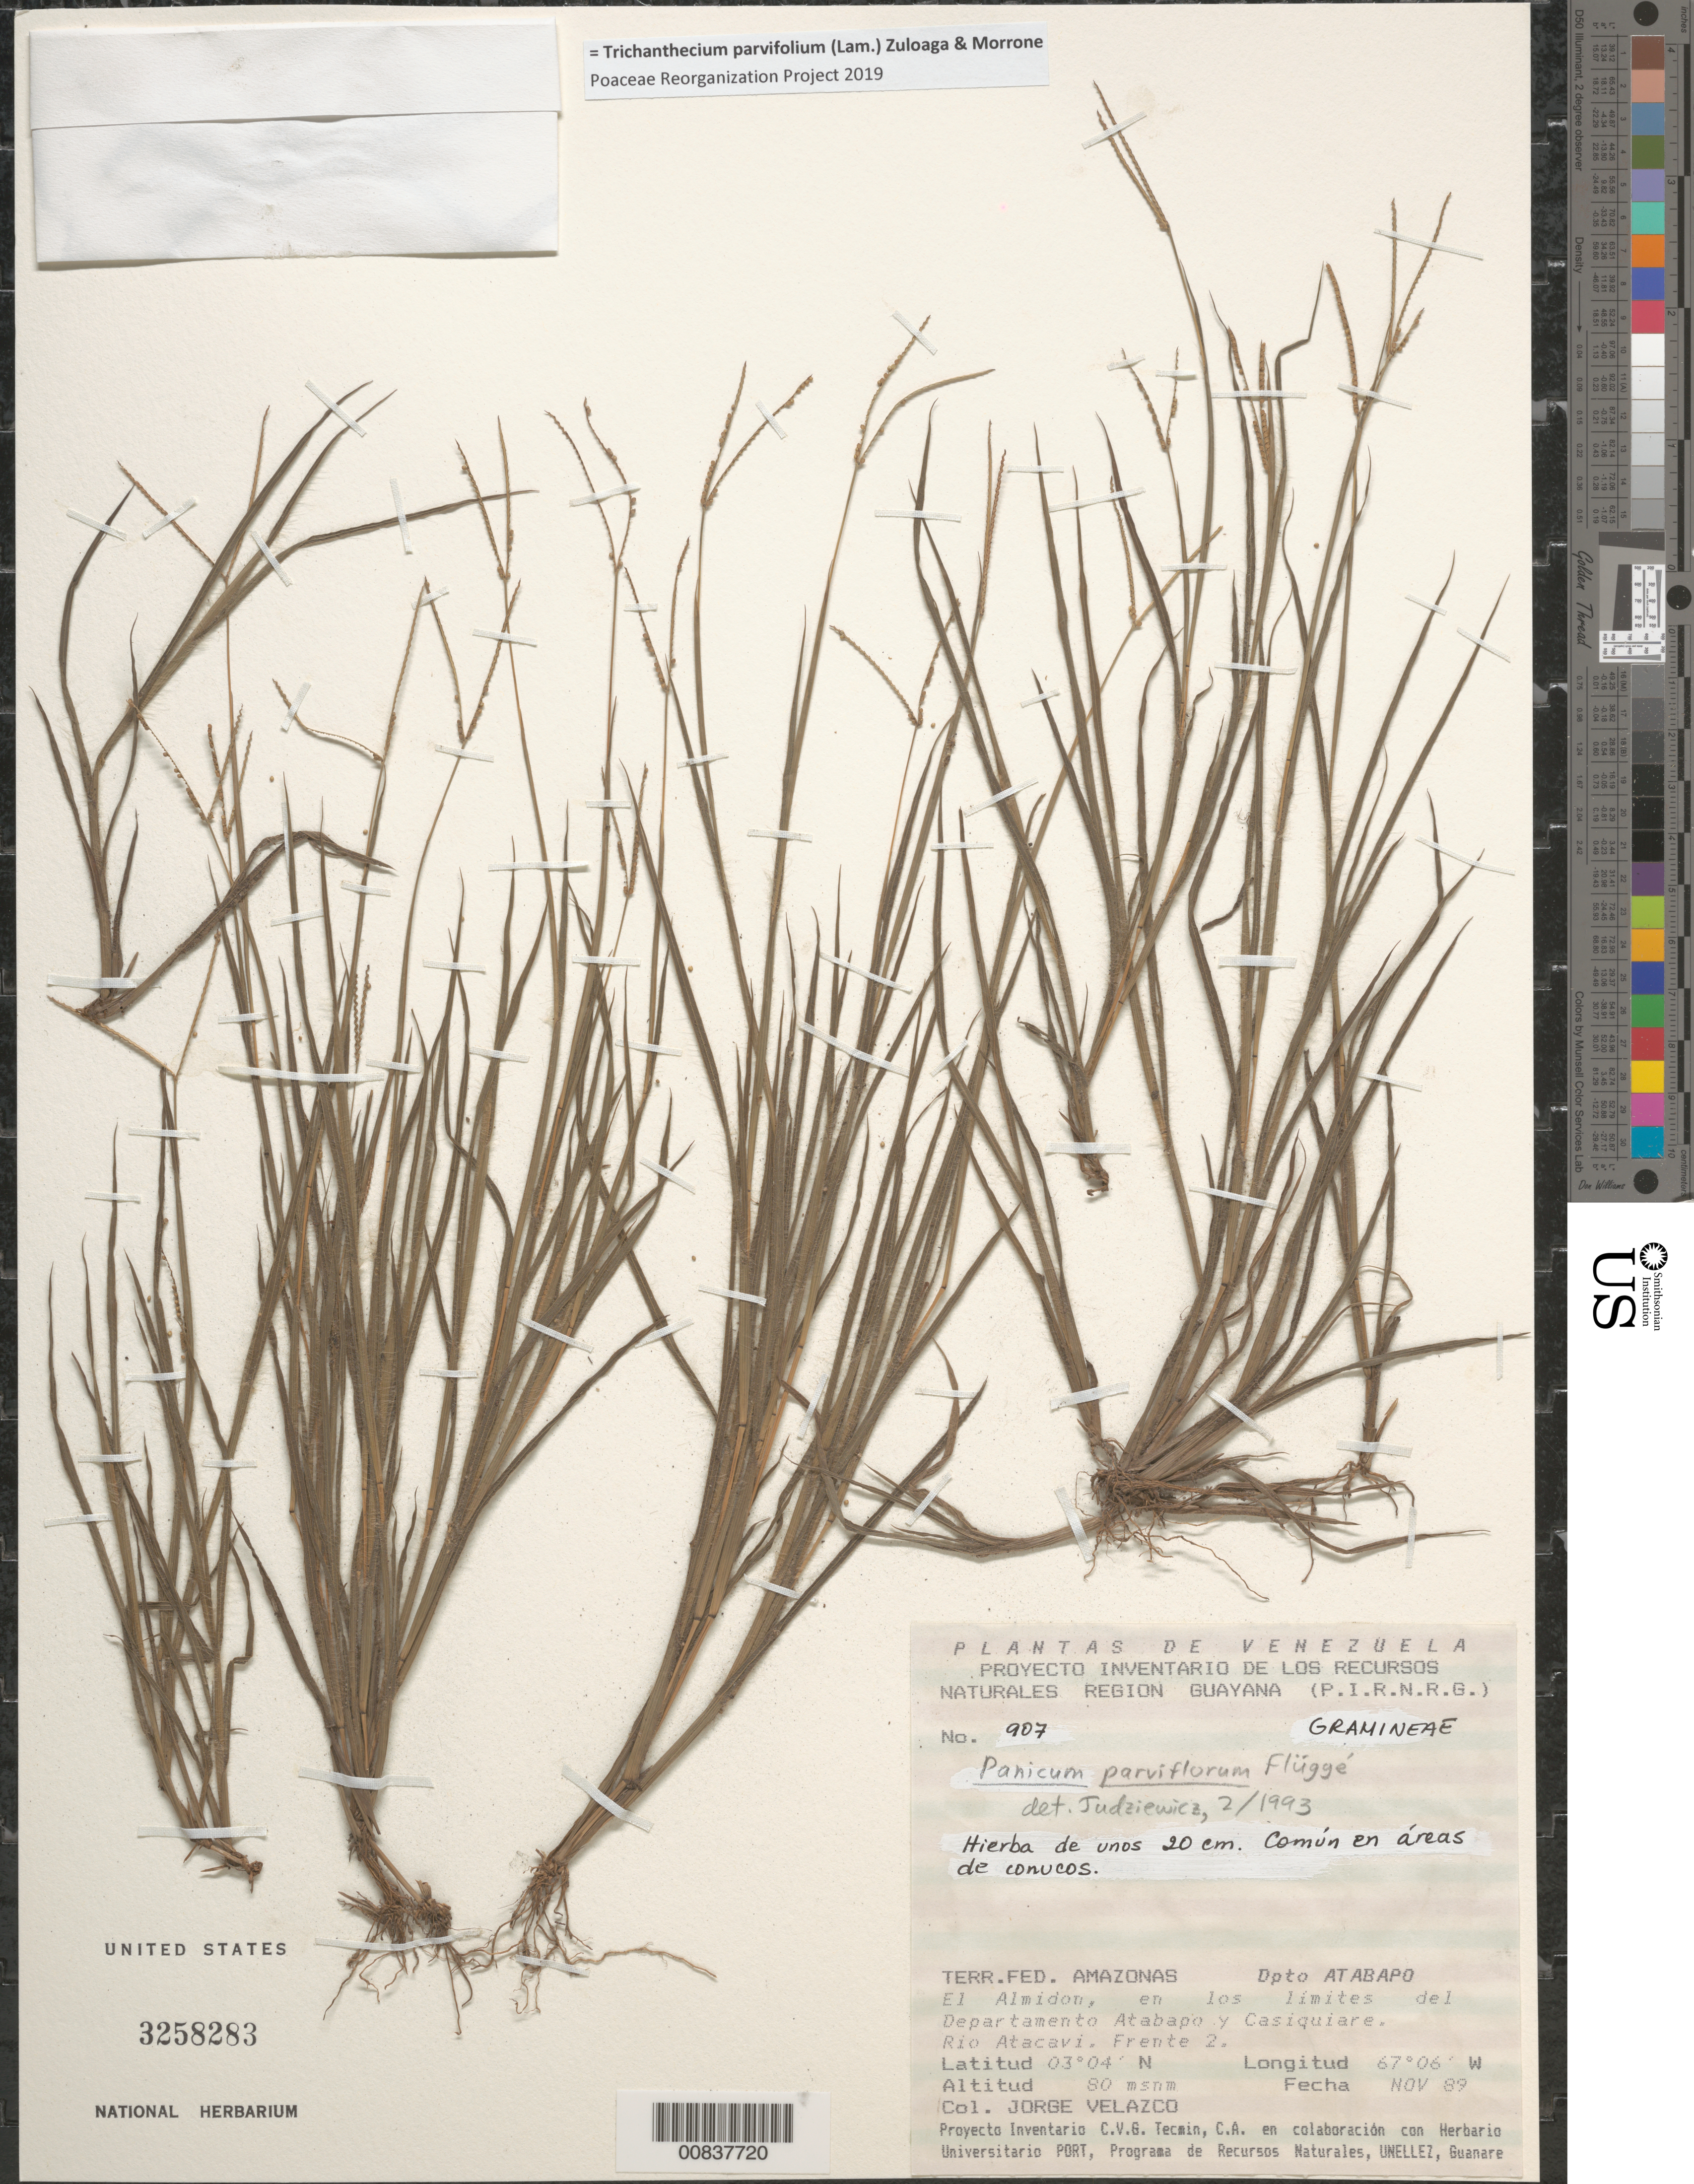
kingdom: Plantae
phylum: Tracheophyta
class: Liliopsida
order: Poales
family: Poaceae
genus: Trichanthecium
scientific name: Trichanthecium parvifolium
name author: (Lam.) Zuloaga & Morrone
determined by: Poaceae Reorganization Project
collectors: J. Velazco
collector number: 907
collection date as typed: Nov-89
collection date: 1989-11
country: Venezuela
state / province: Amazonas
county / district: Atabapo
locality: El Almidon, en los limites del Depto. Atabapo y Casiquiare. Río Atacavi. Frente 2.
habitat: Area de conucos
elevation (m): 80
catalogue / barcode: US 3258283